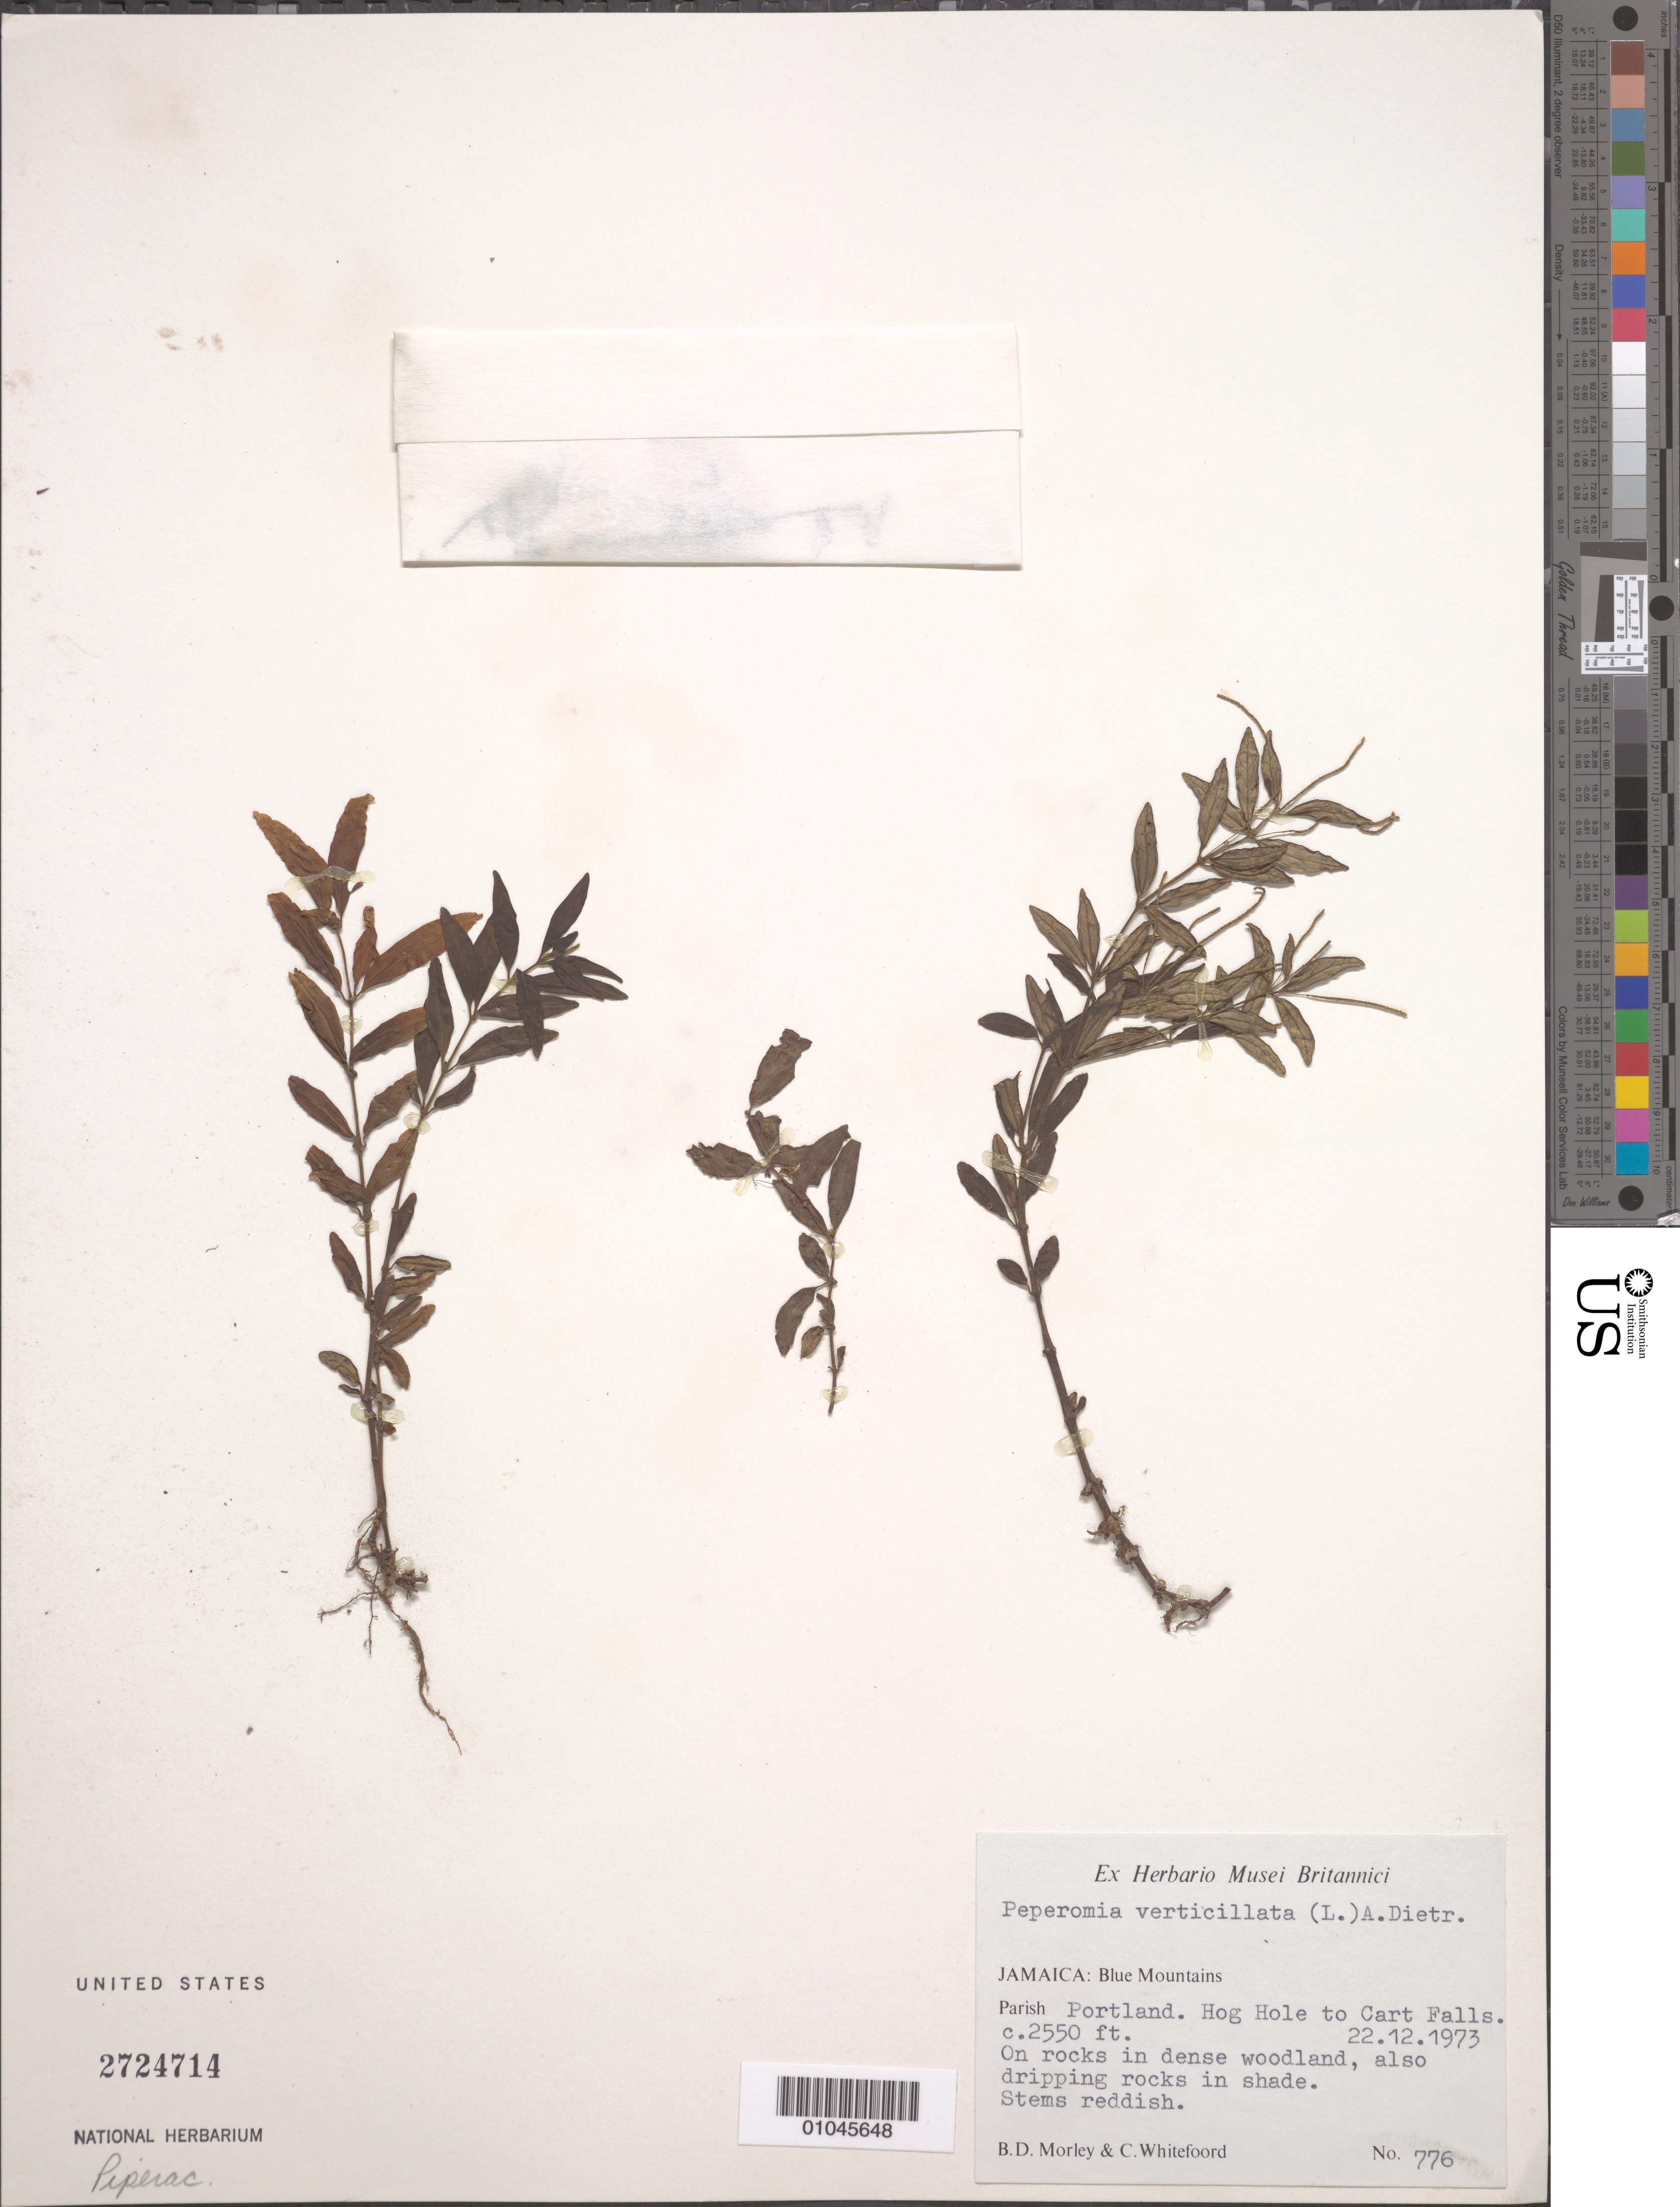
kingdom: Plantae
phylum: Tracheophyta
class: Magnoliopsida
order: Piperales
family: Piperaceae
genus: Peperomia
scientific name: Peperomia verticillata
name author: (L.) A. Dietr.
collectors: B. D. Morley & C. Whitefoord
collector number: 776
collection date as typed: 21 Dec 1973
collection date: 1973-12-21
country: Jamaica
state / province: Portland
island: Jamaica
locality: Blue Mts. Portland. Hog hole to Cart Falls. On rocks in dense woodland, also dripping rocks in shade.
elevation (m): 777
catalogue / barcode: US 2724714